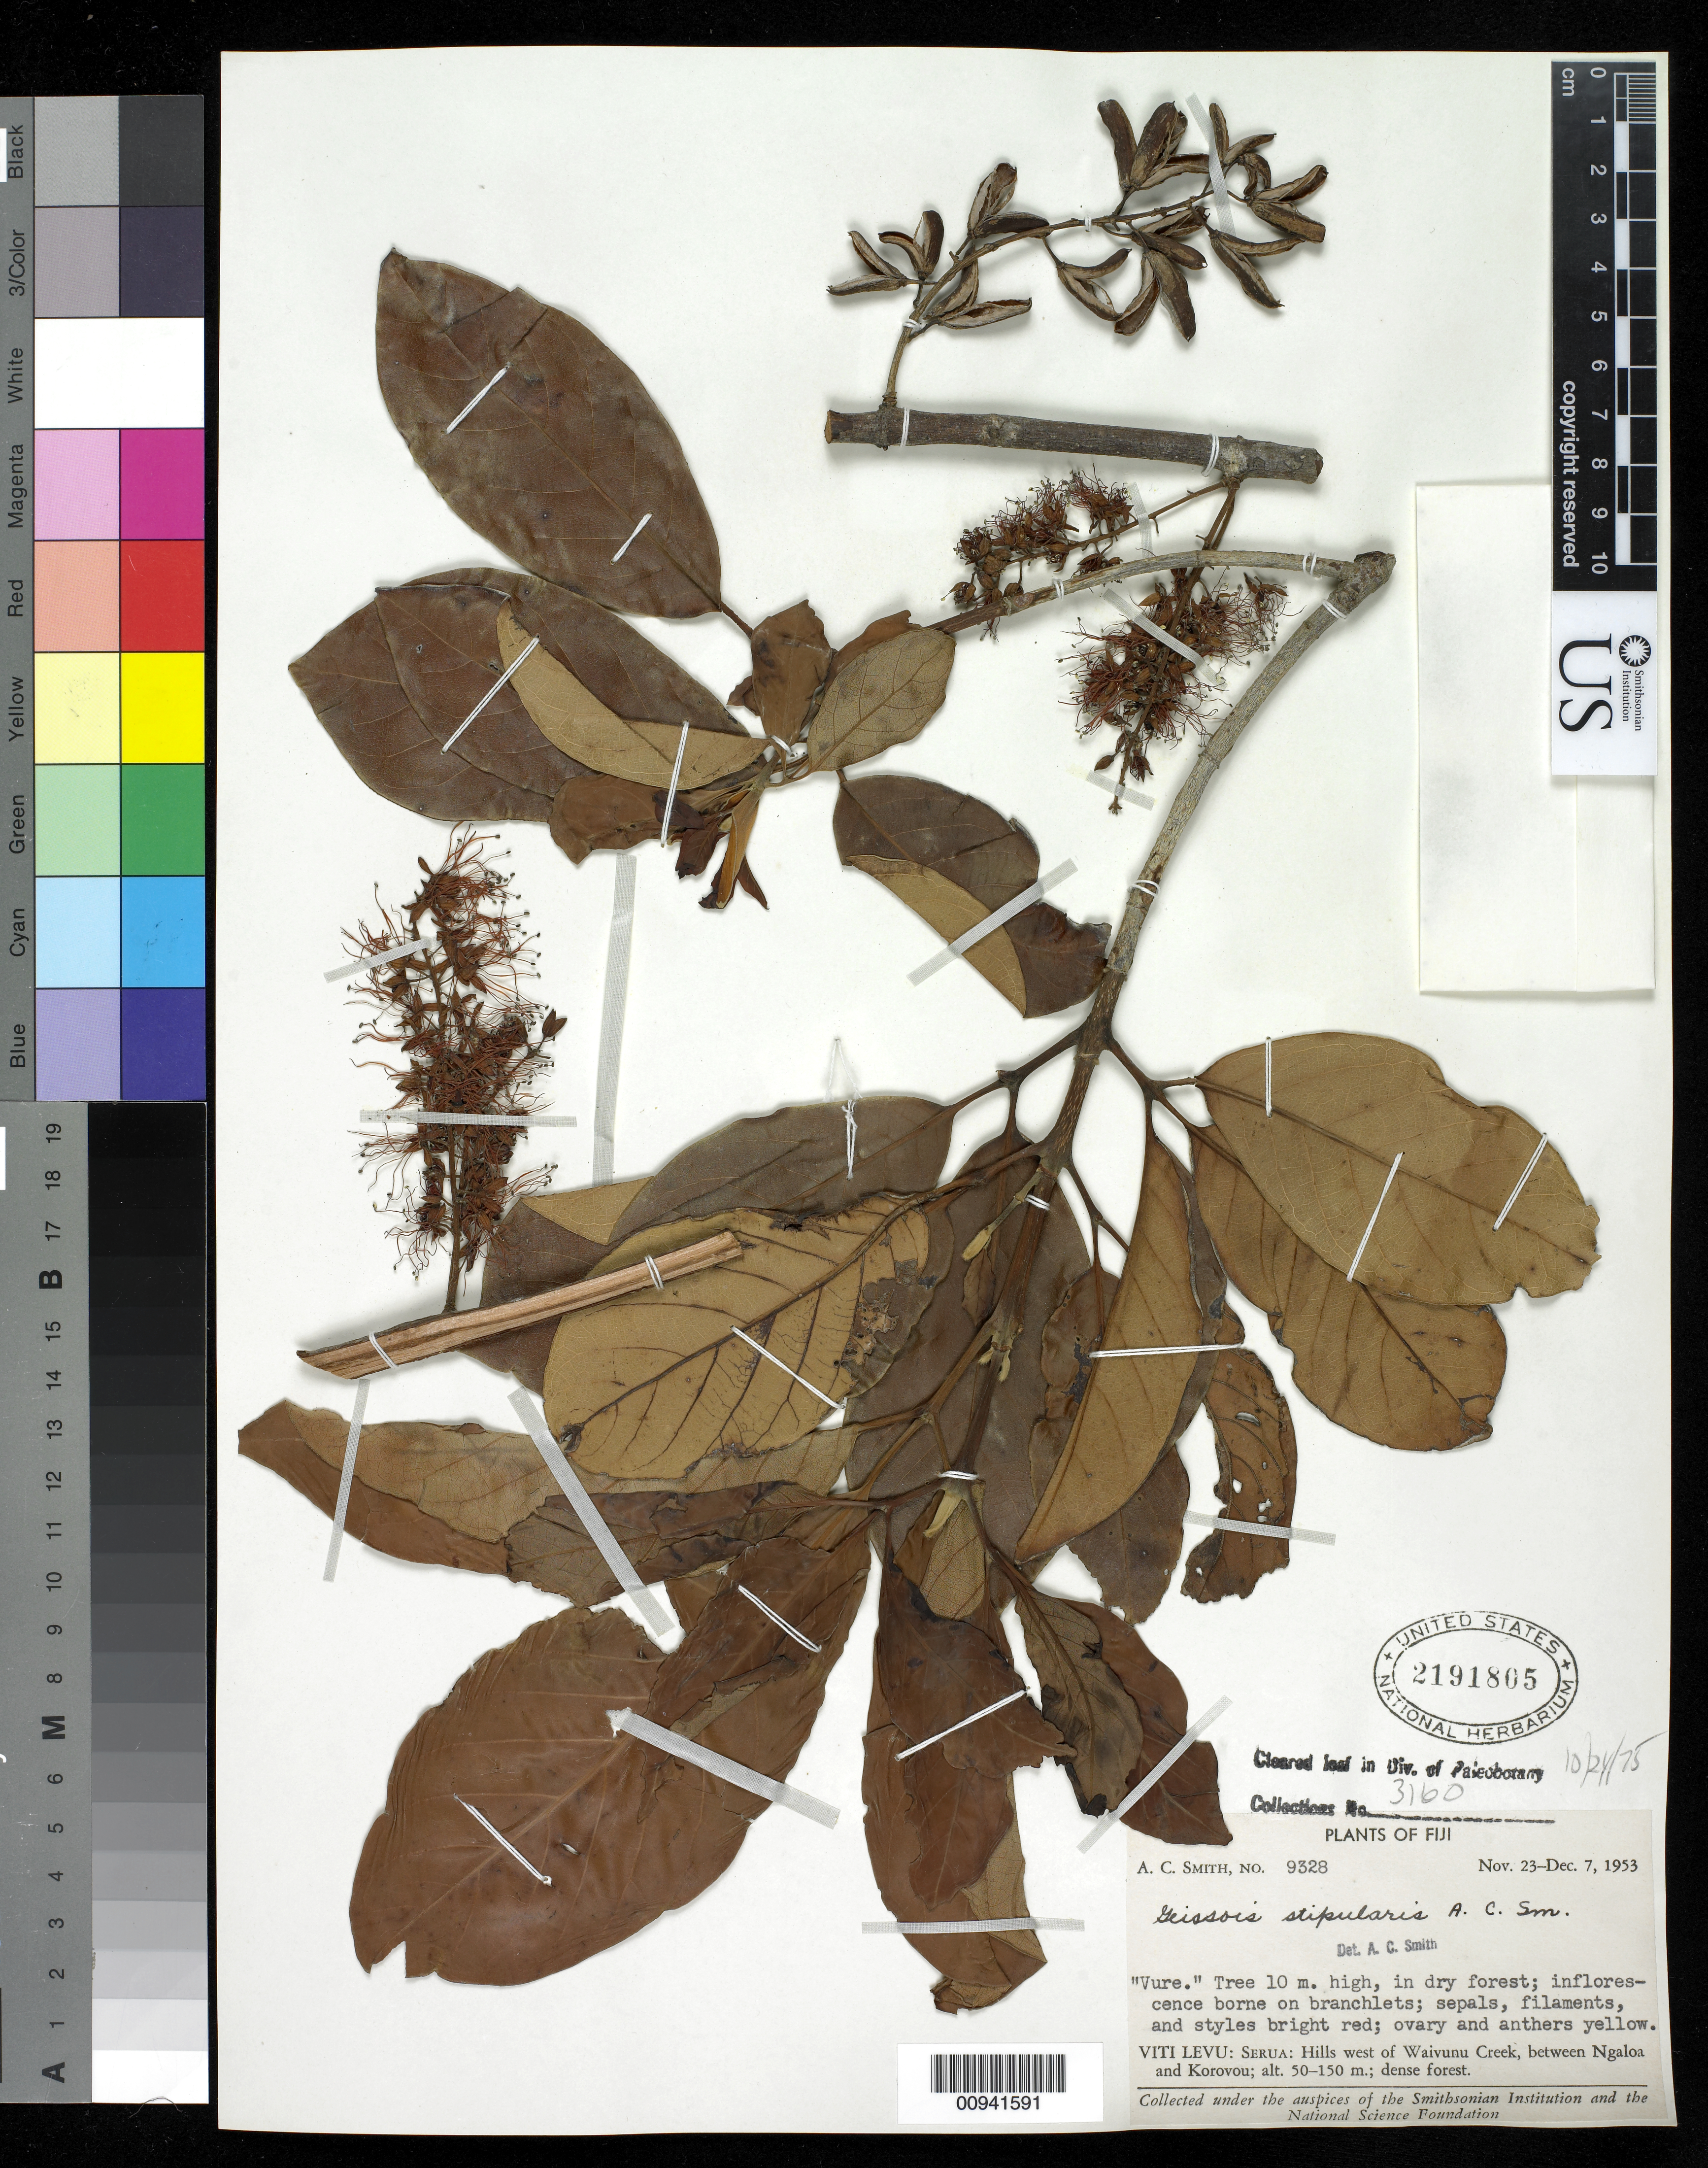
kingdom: Plantae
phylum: Tracheophyta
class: Magnoliopsida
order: Oxalidales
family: Cunoniaceae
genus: Geissois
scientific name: Geissois stipularis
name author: A.C. Sm.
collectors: C. A. Smith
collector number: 9328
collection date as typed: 23 Nov 1953 to 07 Dec 1953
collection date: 1953-11-23/1953-12-07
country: Fiji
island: Viti Levu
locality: Serua: Hills west of Waivunu Creek, between Ngaloa and Korovou.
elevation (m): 50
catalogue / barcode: US 2191805